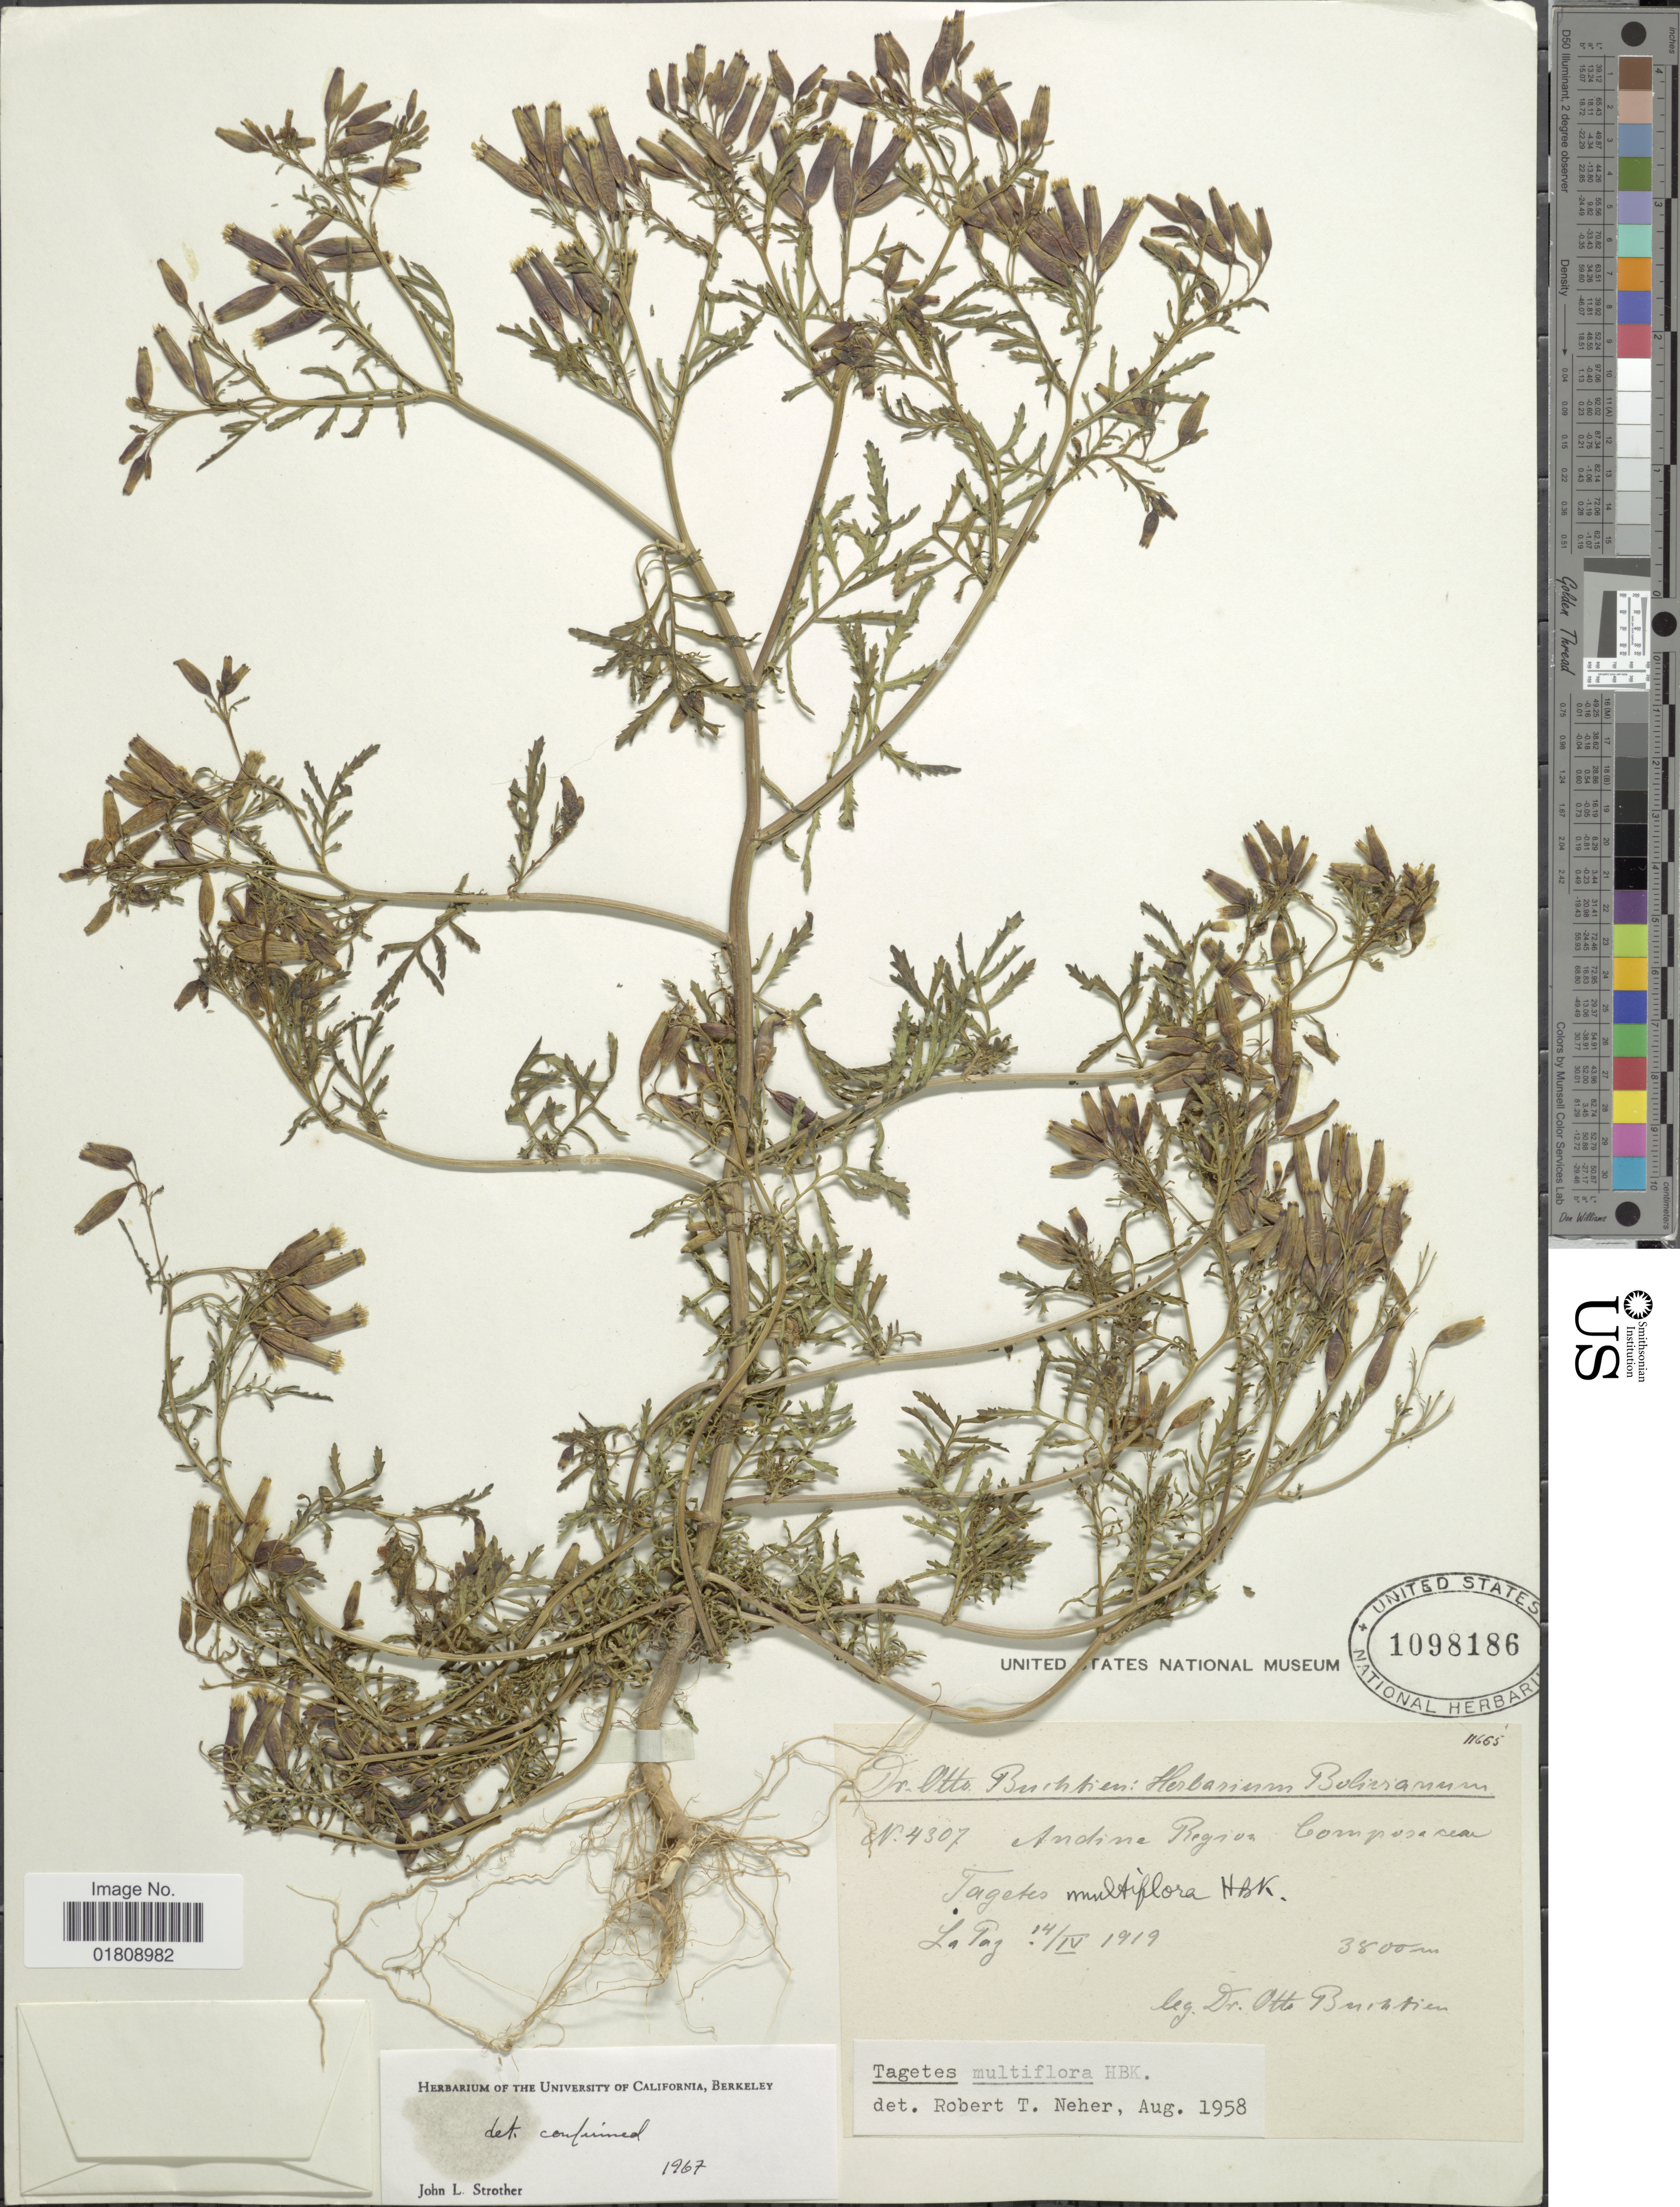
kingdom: Plantae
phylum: Tracheophyta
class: Magnoliopsida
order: Asterales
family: Asteraceae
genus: Tagetes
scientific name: Tagetes multiflora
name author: Kunth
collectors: O. Buchtien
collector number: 4307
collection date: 1919-04-14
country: Bolivia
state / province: La Paz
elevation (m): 3800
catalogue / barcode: US 1098186